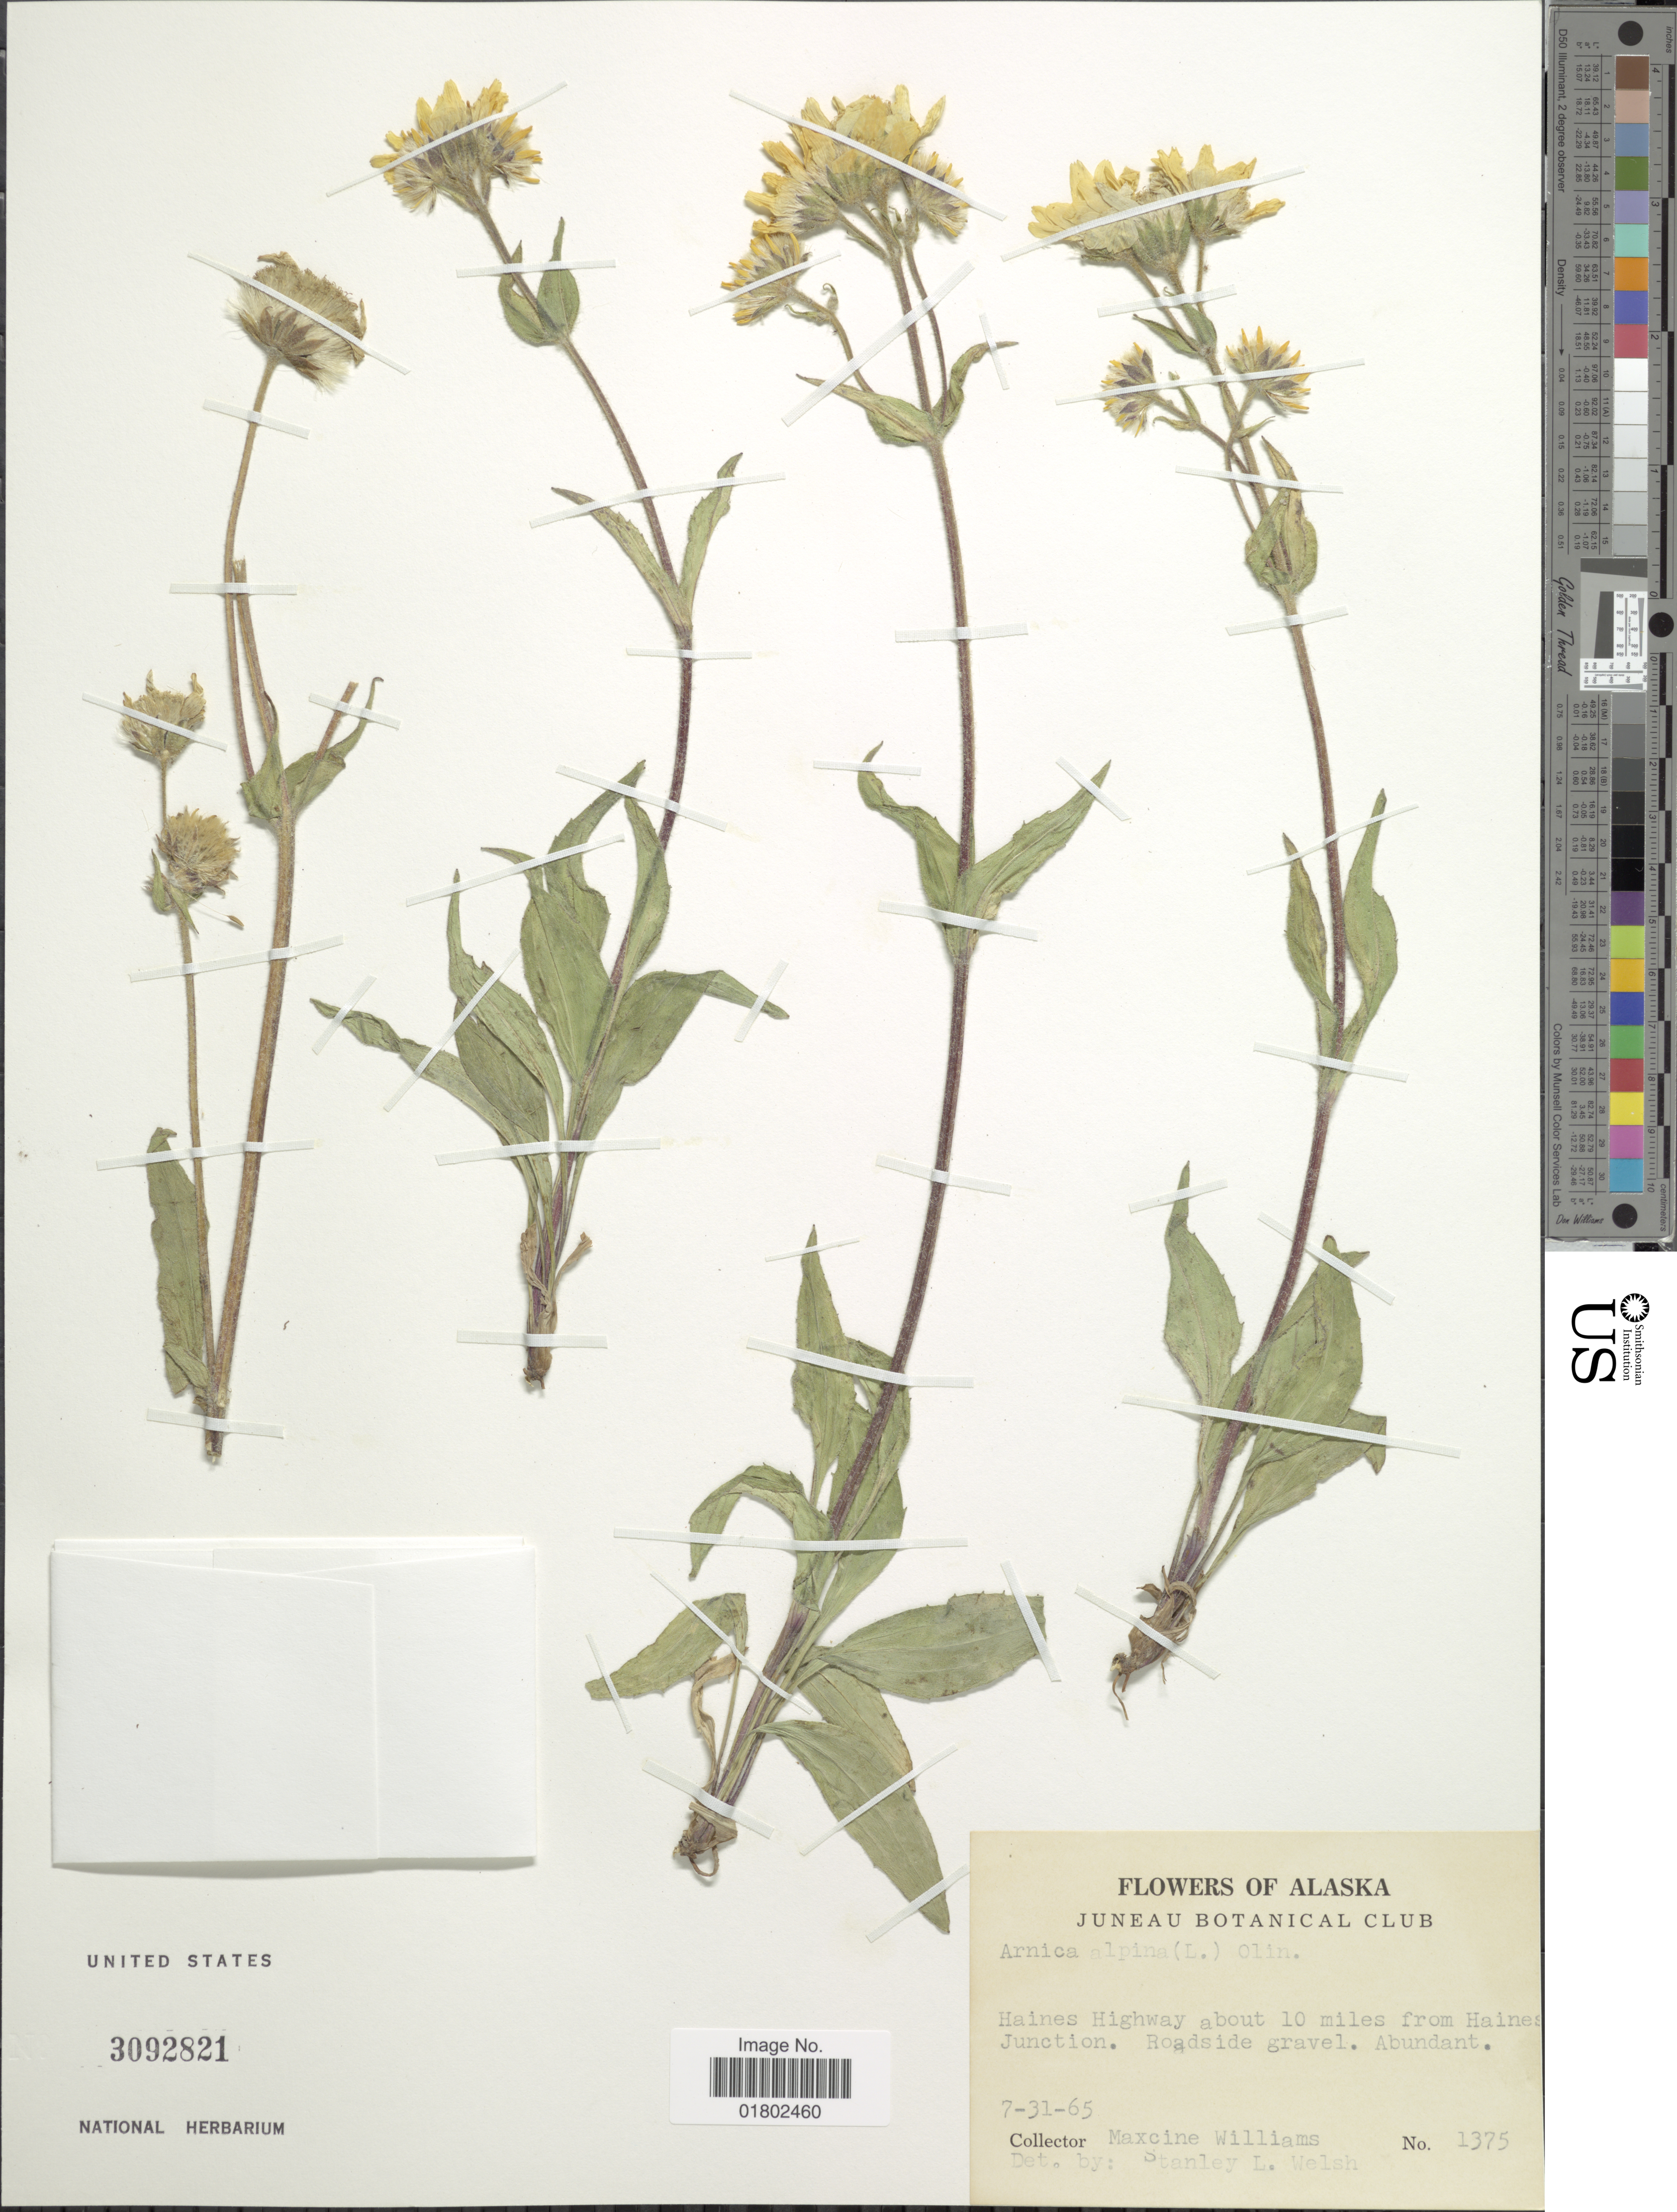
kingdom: Plantae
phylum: Tracheophyta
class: Magnoliopsida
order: Asterales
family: Asteraceae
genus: Arnica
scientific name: Arnica amplexifolia subsp. genuina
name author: Maguire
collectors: Mr. Williams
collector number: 1375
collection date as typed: Transcribed d/m/y: 31/7/65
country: United States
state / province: Alaska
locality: Haines Highway about 10 miles from Haines Junction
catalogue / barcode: US 3092821